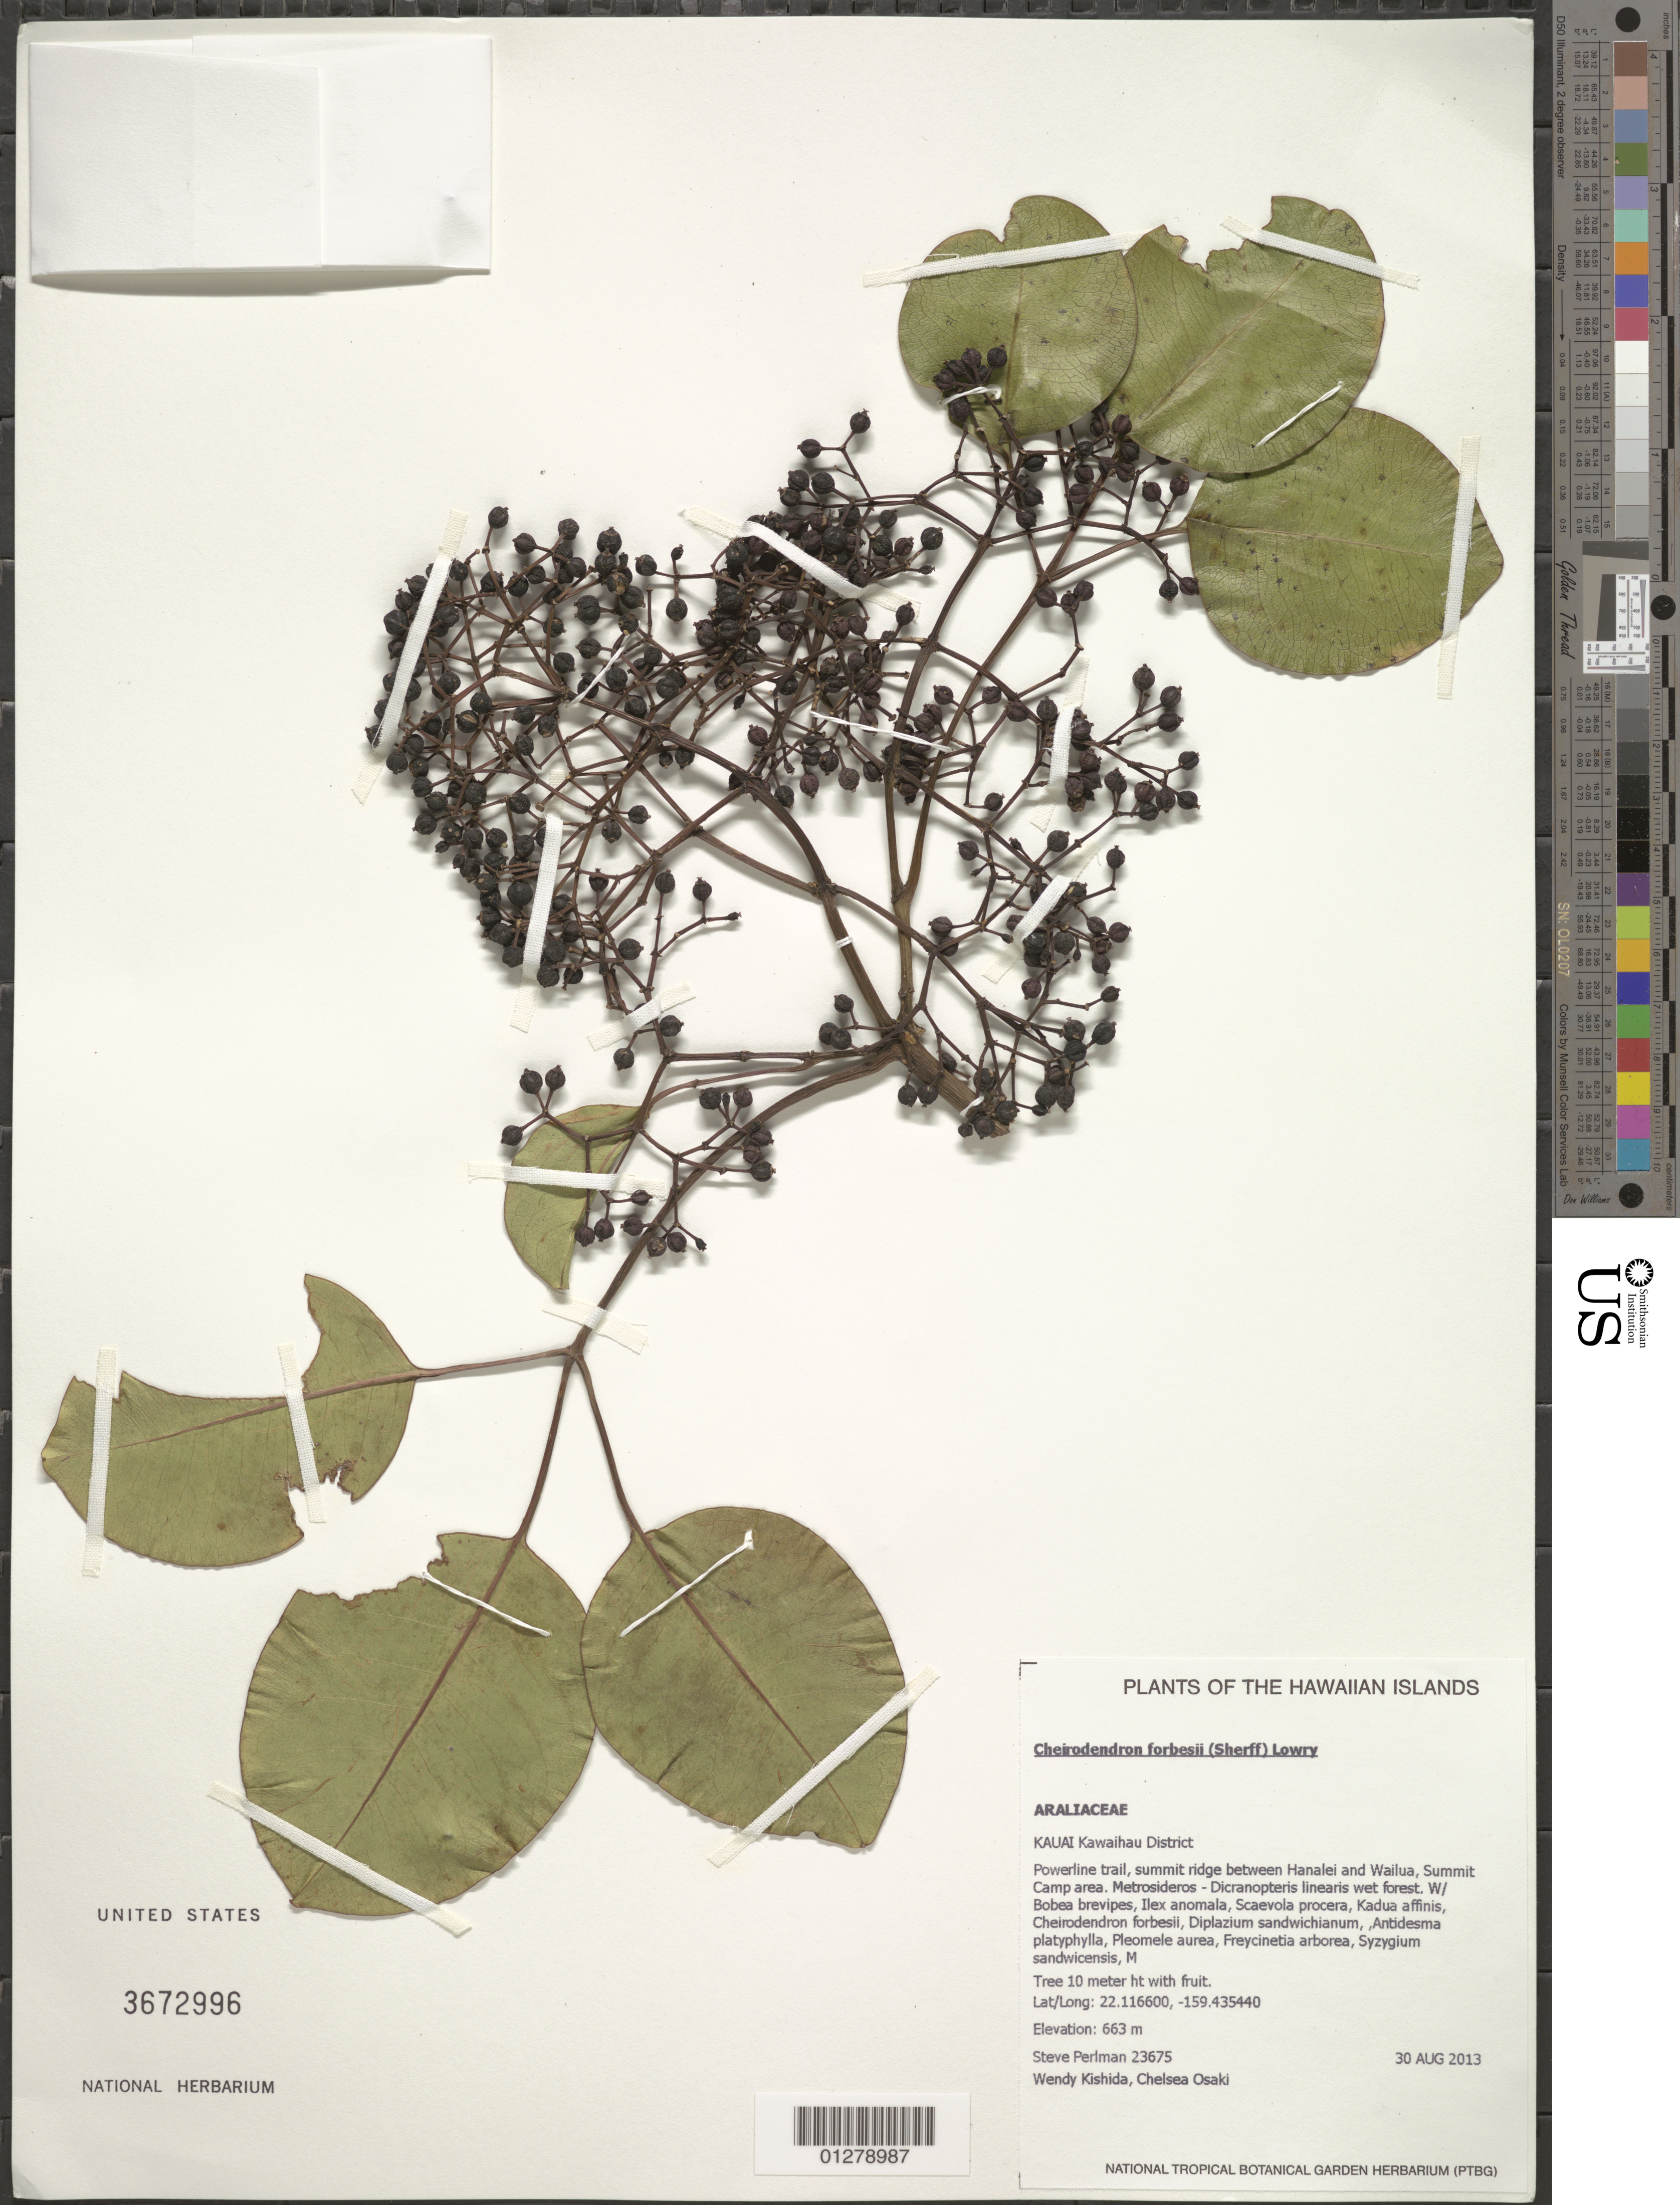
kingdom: Plantae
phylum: Tracheophyta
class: Magnoliopsida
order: Apiales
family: Araliaceae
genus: Cheirodendron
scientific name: Cheirodendron forbesii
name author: (Sherff) Lowry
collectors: S. P. Perlman, W. Kishida & C. Osaki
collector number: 23675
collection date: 2013-08-30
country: United States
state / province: Hawaii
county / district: Kauai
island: Kaua'i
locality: Kawaihau District, Powerline Trail, summit ridge between Hanalei and Wailua, Summit Camp area.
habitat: Wet forest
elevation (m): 663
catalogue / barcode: US 3672996